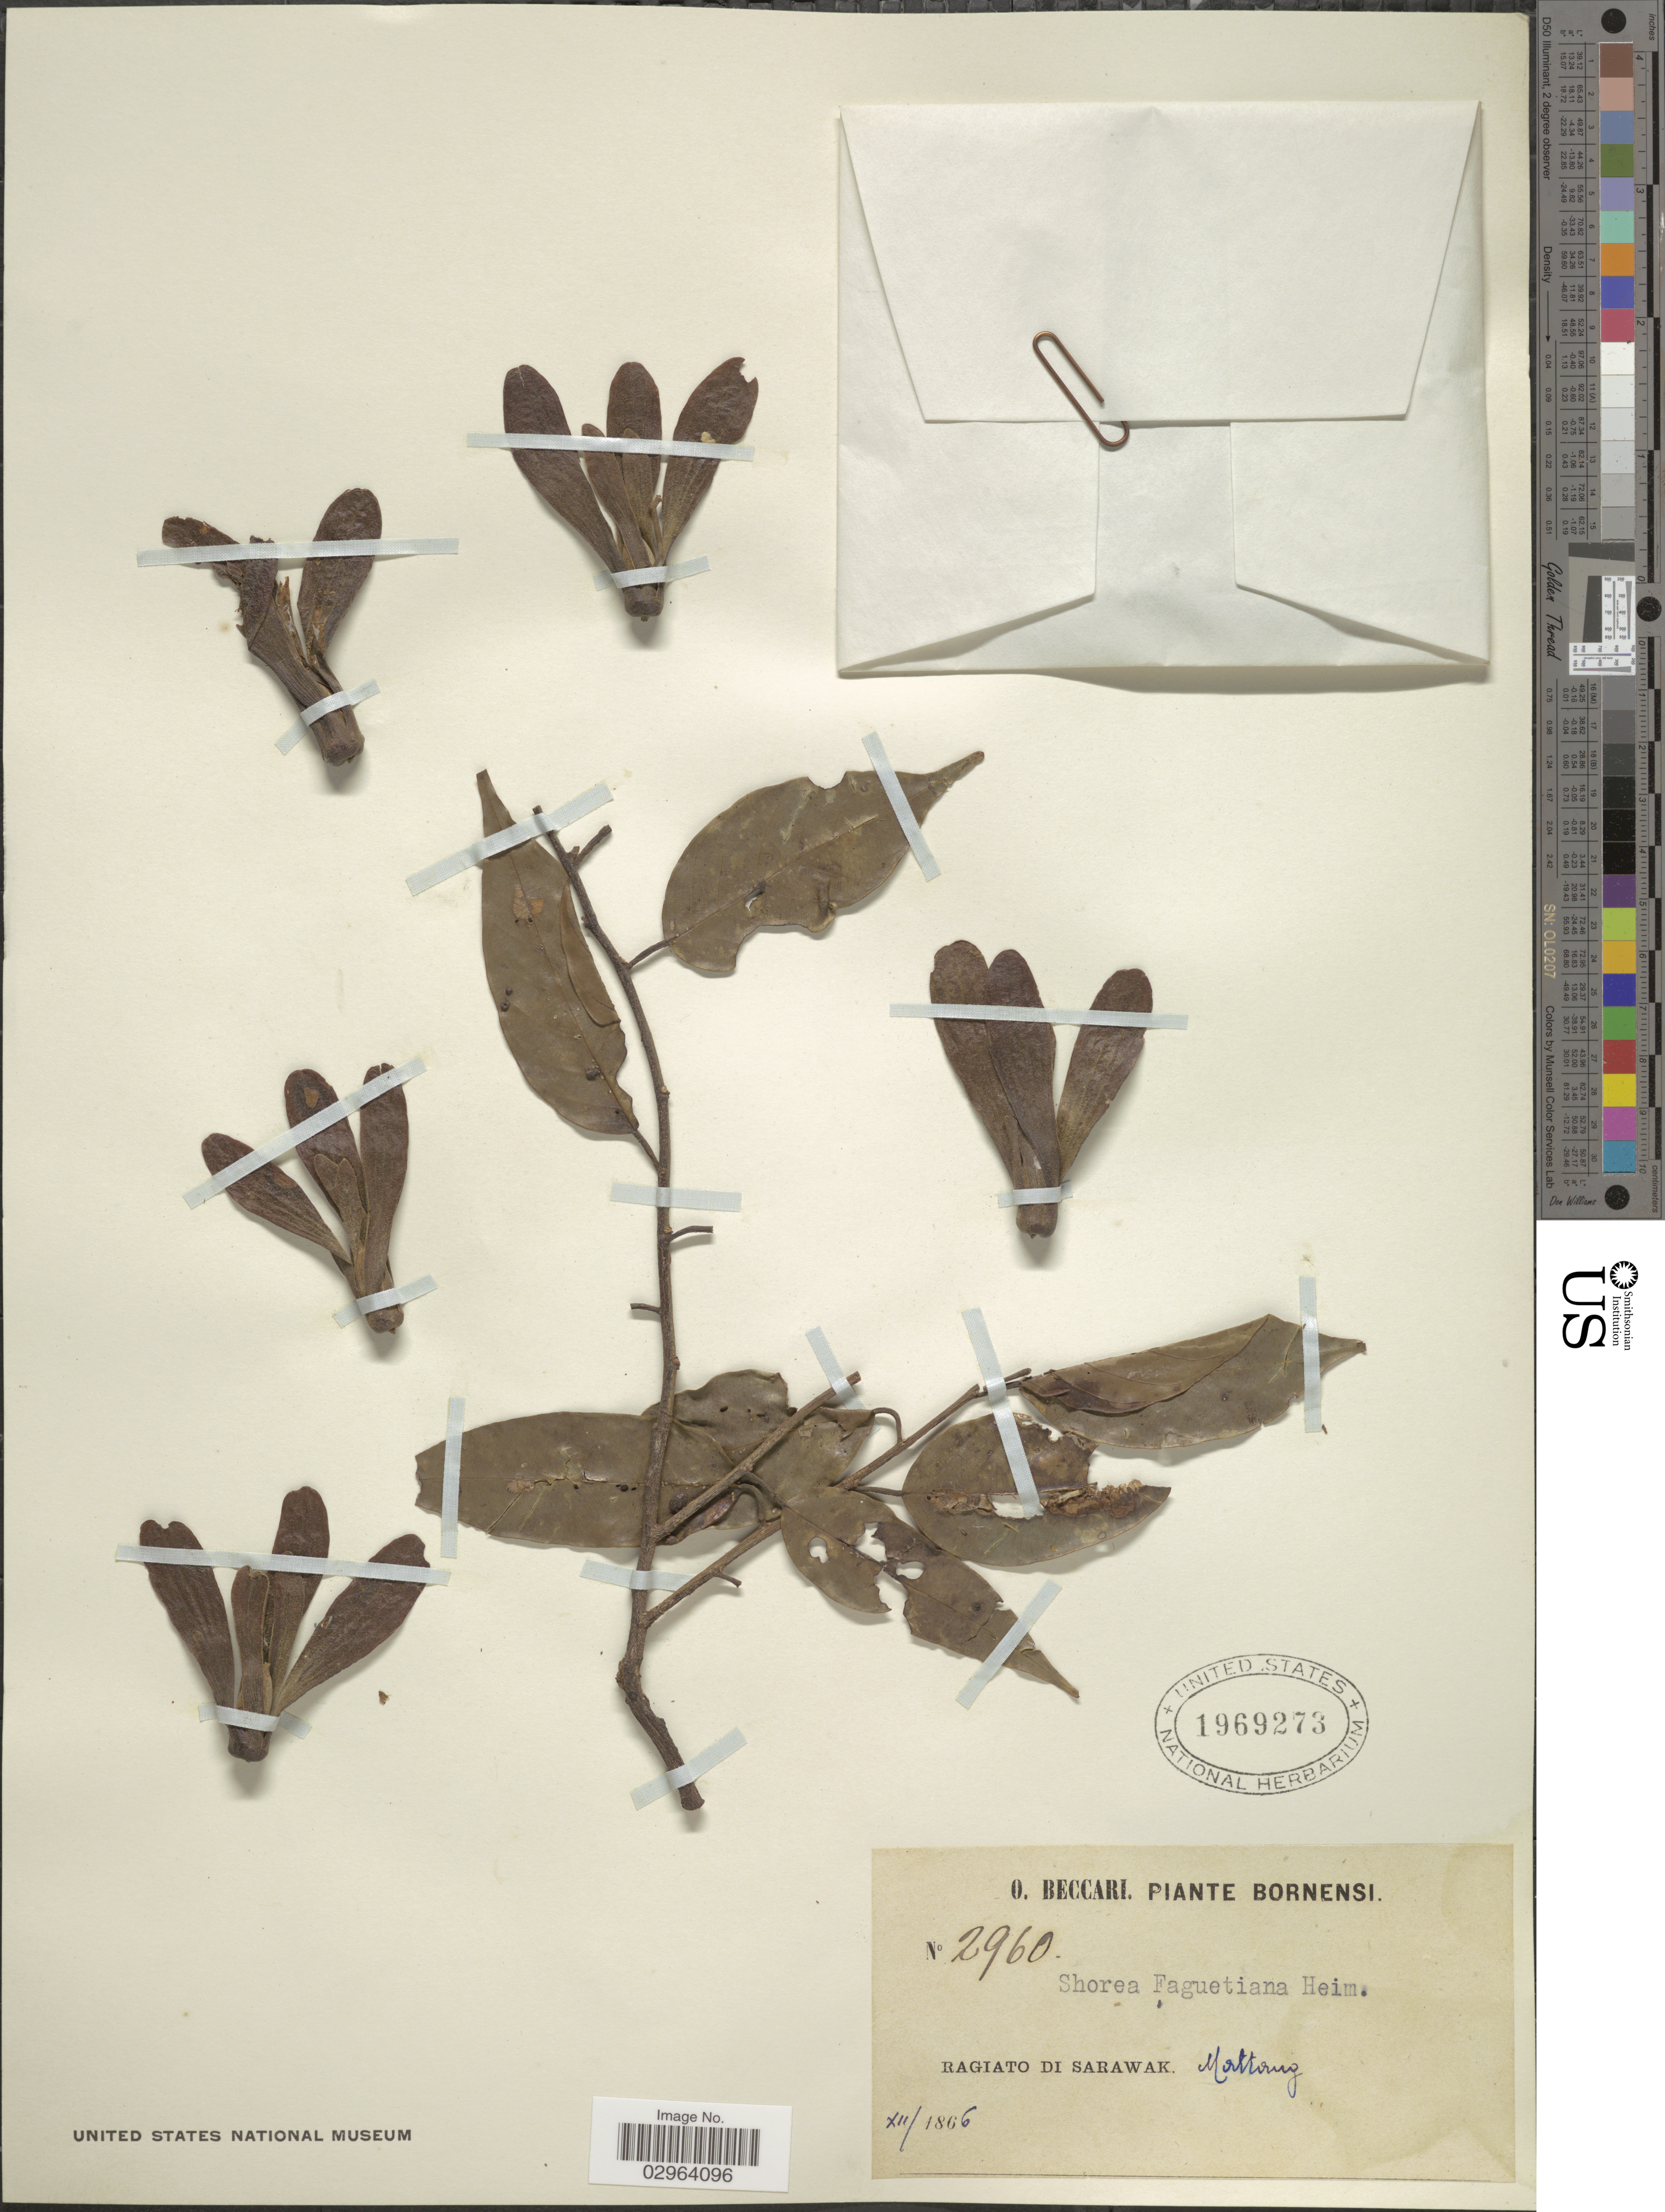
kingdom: Plantae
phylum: Tracheophyta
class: Magnoliopsida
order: Malvales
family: Dipterocarpaceae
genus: Richetia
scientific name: Richetia faguetiana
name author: (F. Heim) P.S. Ashton & J. Heck.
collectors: O. Beccari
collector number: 2960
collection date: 1866-12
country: Malaysia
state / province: Sarawak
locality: Bornensi. Ragiato Di Sarawak. Mattang.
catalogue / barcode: US 1969273